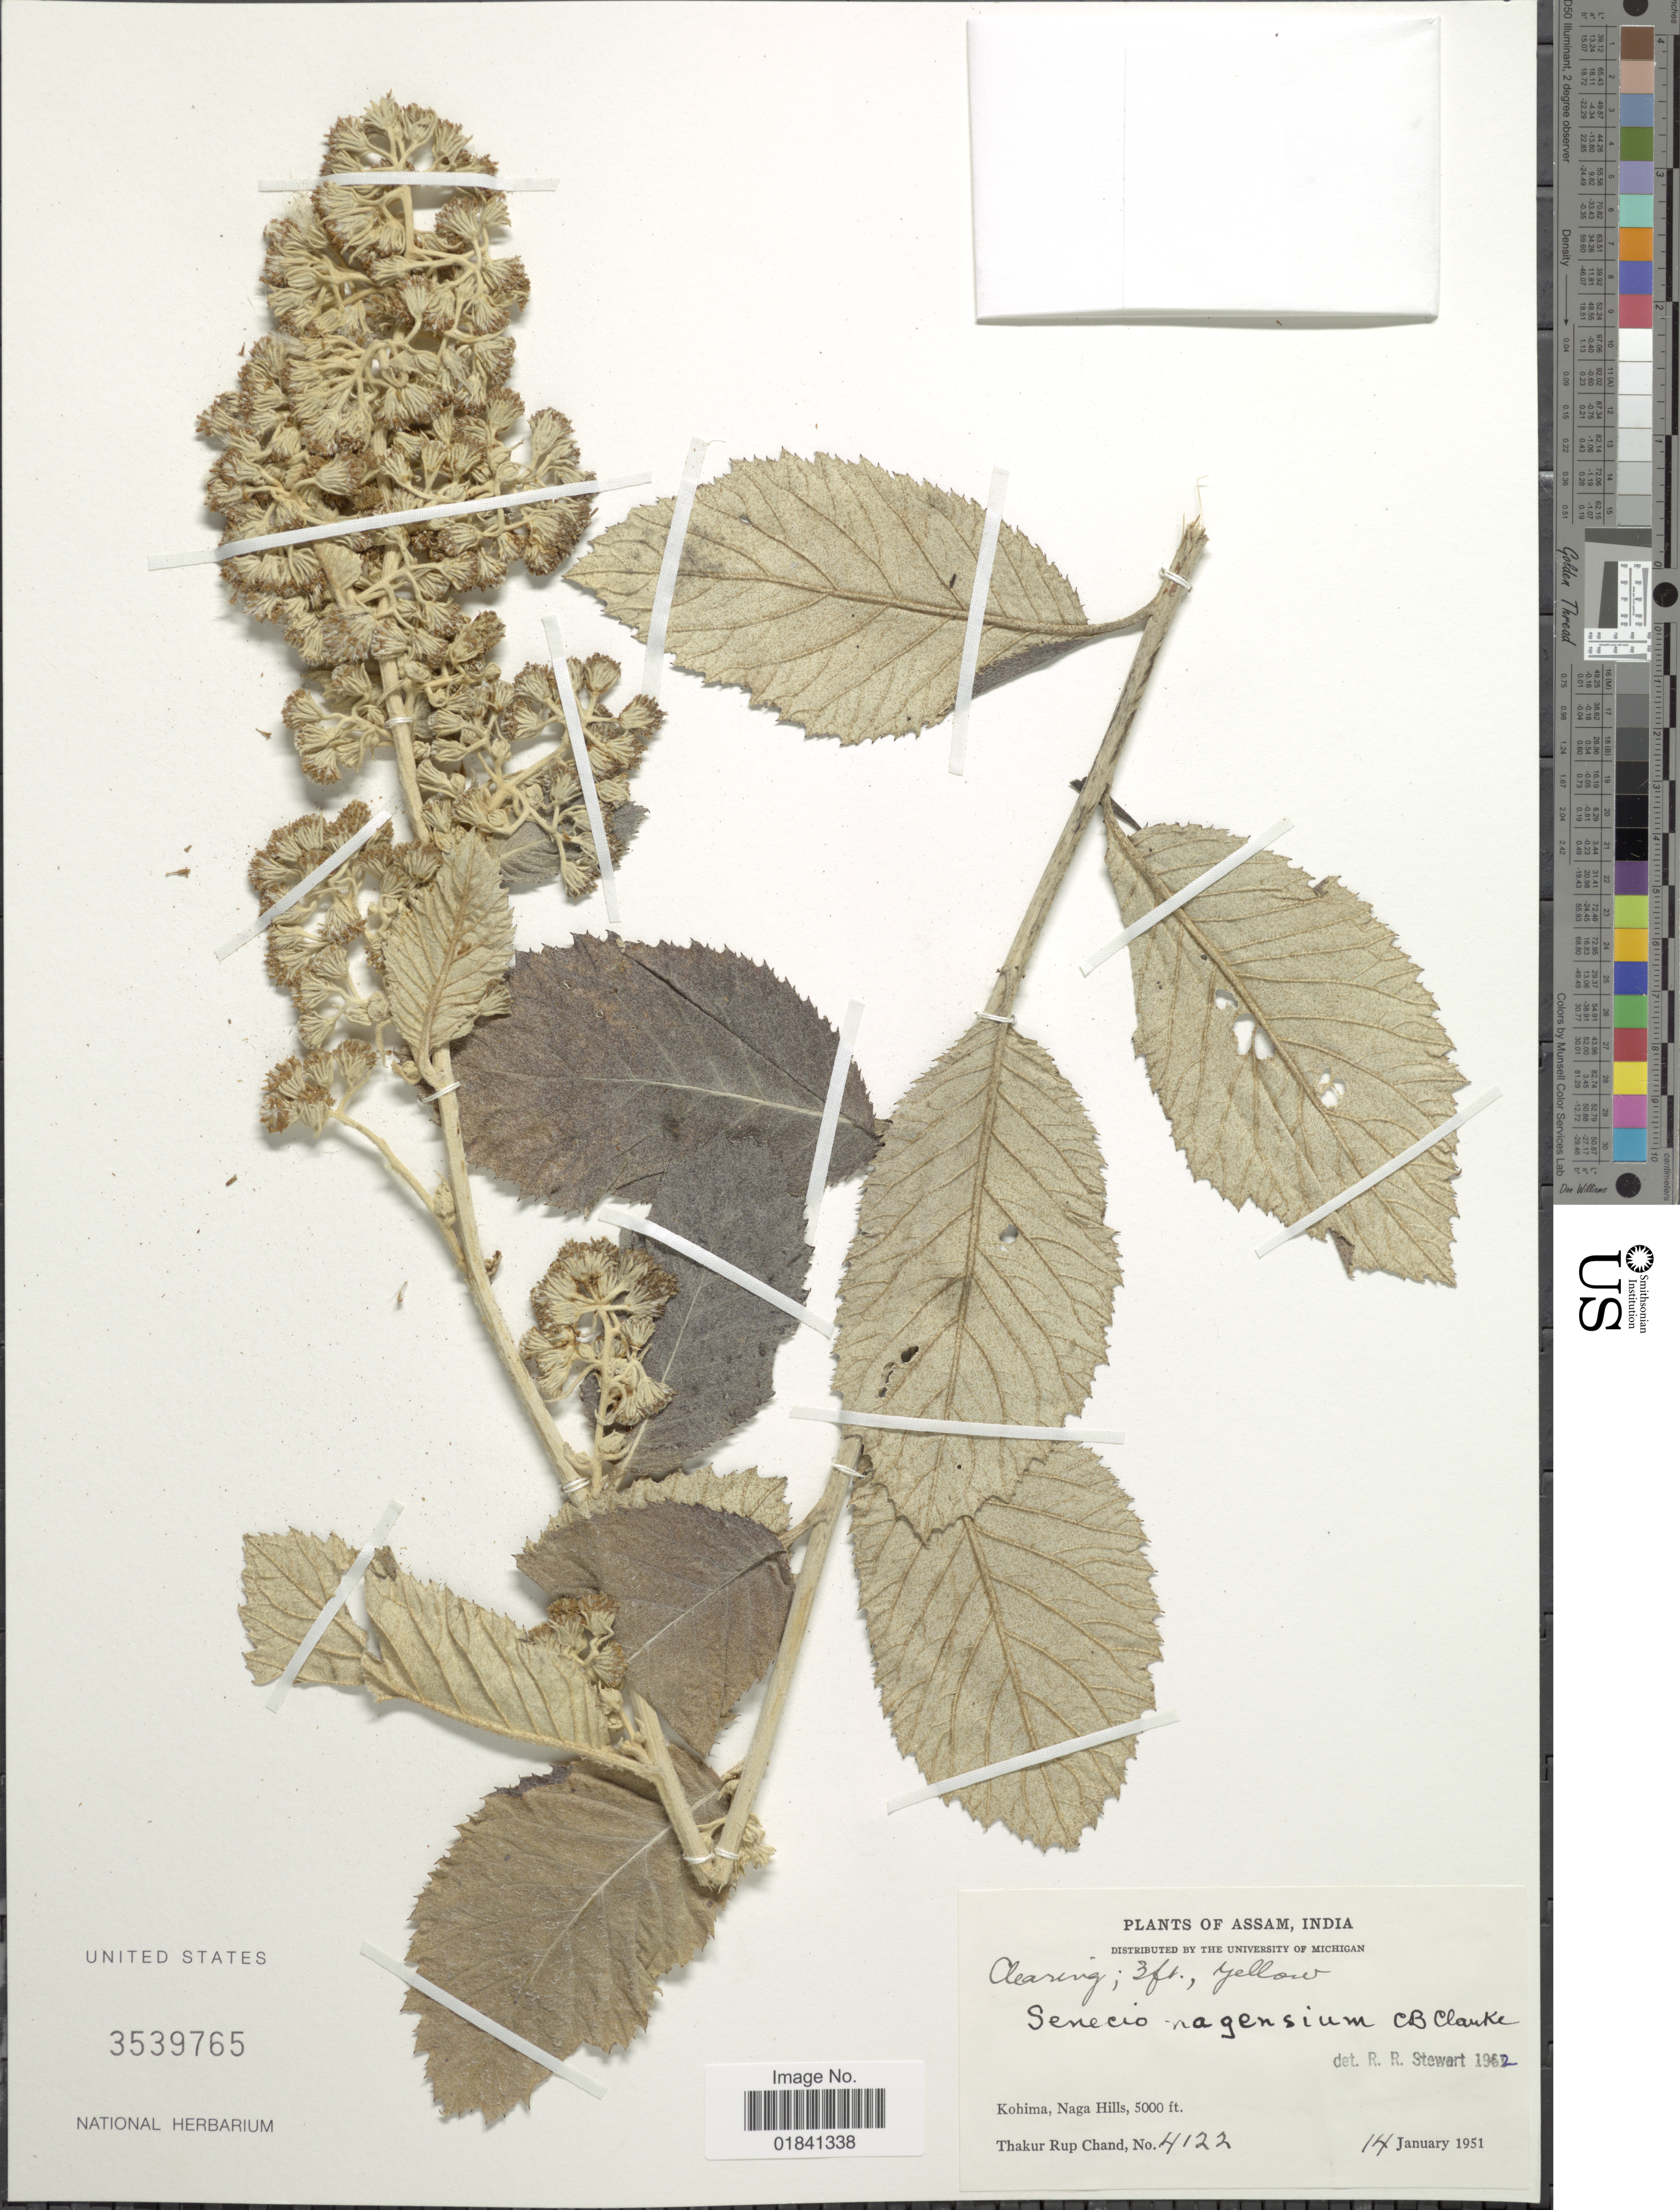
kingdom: Plantae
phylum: Tracheophyta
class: Magnoliopsida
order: Asterales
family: Asteraceae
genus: Senecio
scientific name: Senecio nagensium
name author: C.B. Clarke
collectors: T. R. Chand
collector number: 4122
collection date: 1951-01-14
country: India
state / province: Nagaland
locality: Kohima, Naga Hills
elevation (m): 1524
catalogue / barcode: US 3539765